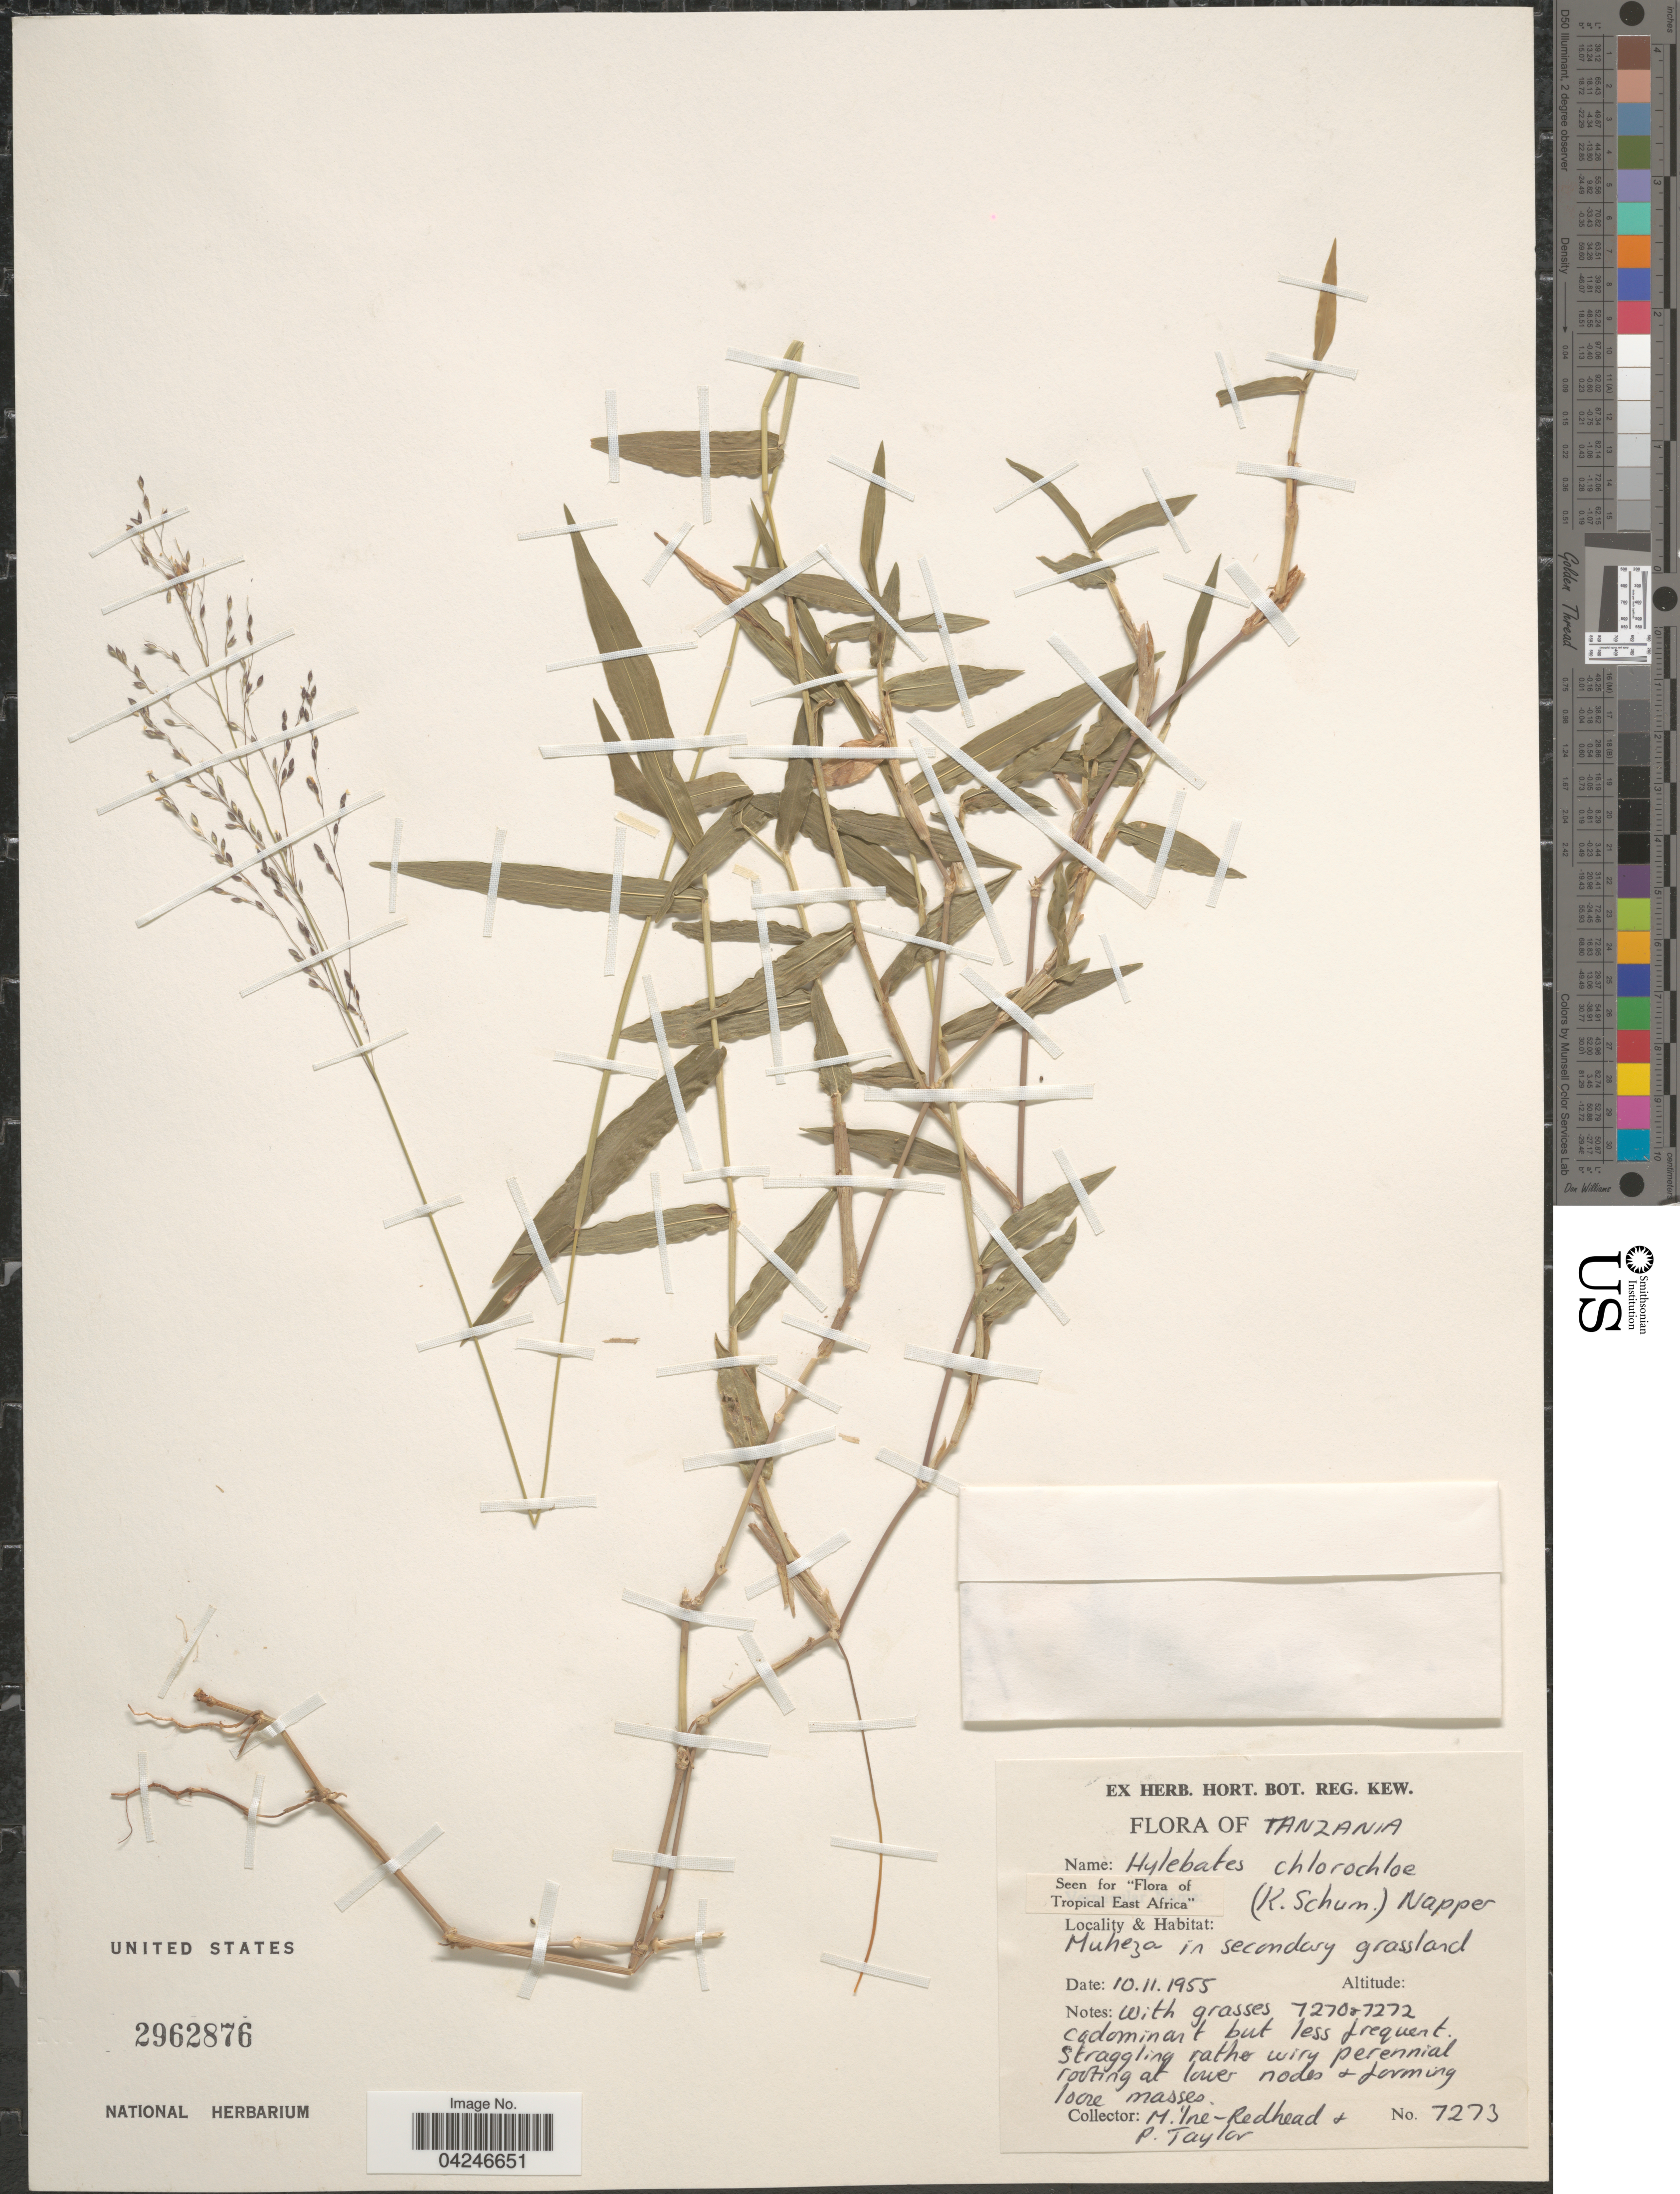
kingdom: Plantae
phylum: Tracheophyta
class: Liliopsida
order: Poales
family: Poaceae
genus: Hylebates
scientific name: Hylebates chlorochloe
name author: (K. Schum.) Napper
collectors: Milne-Redhead & P. Taylor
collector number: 7273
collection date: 1955-11-10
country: Tanzania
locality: Muheza in secondary grassland.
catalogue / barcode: US 2962876